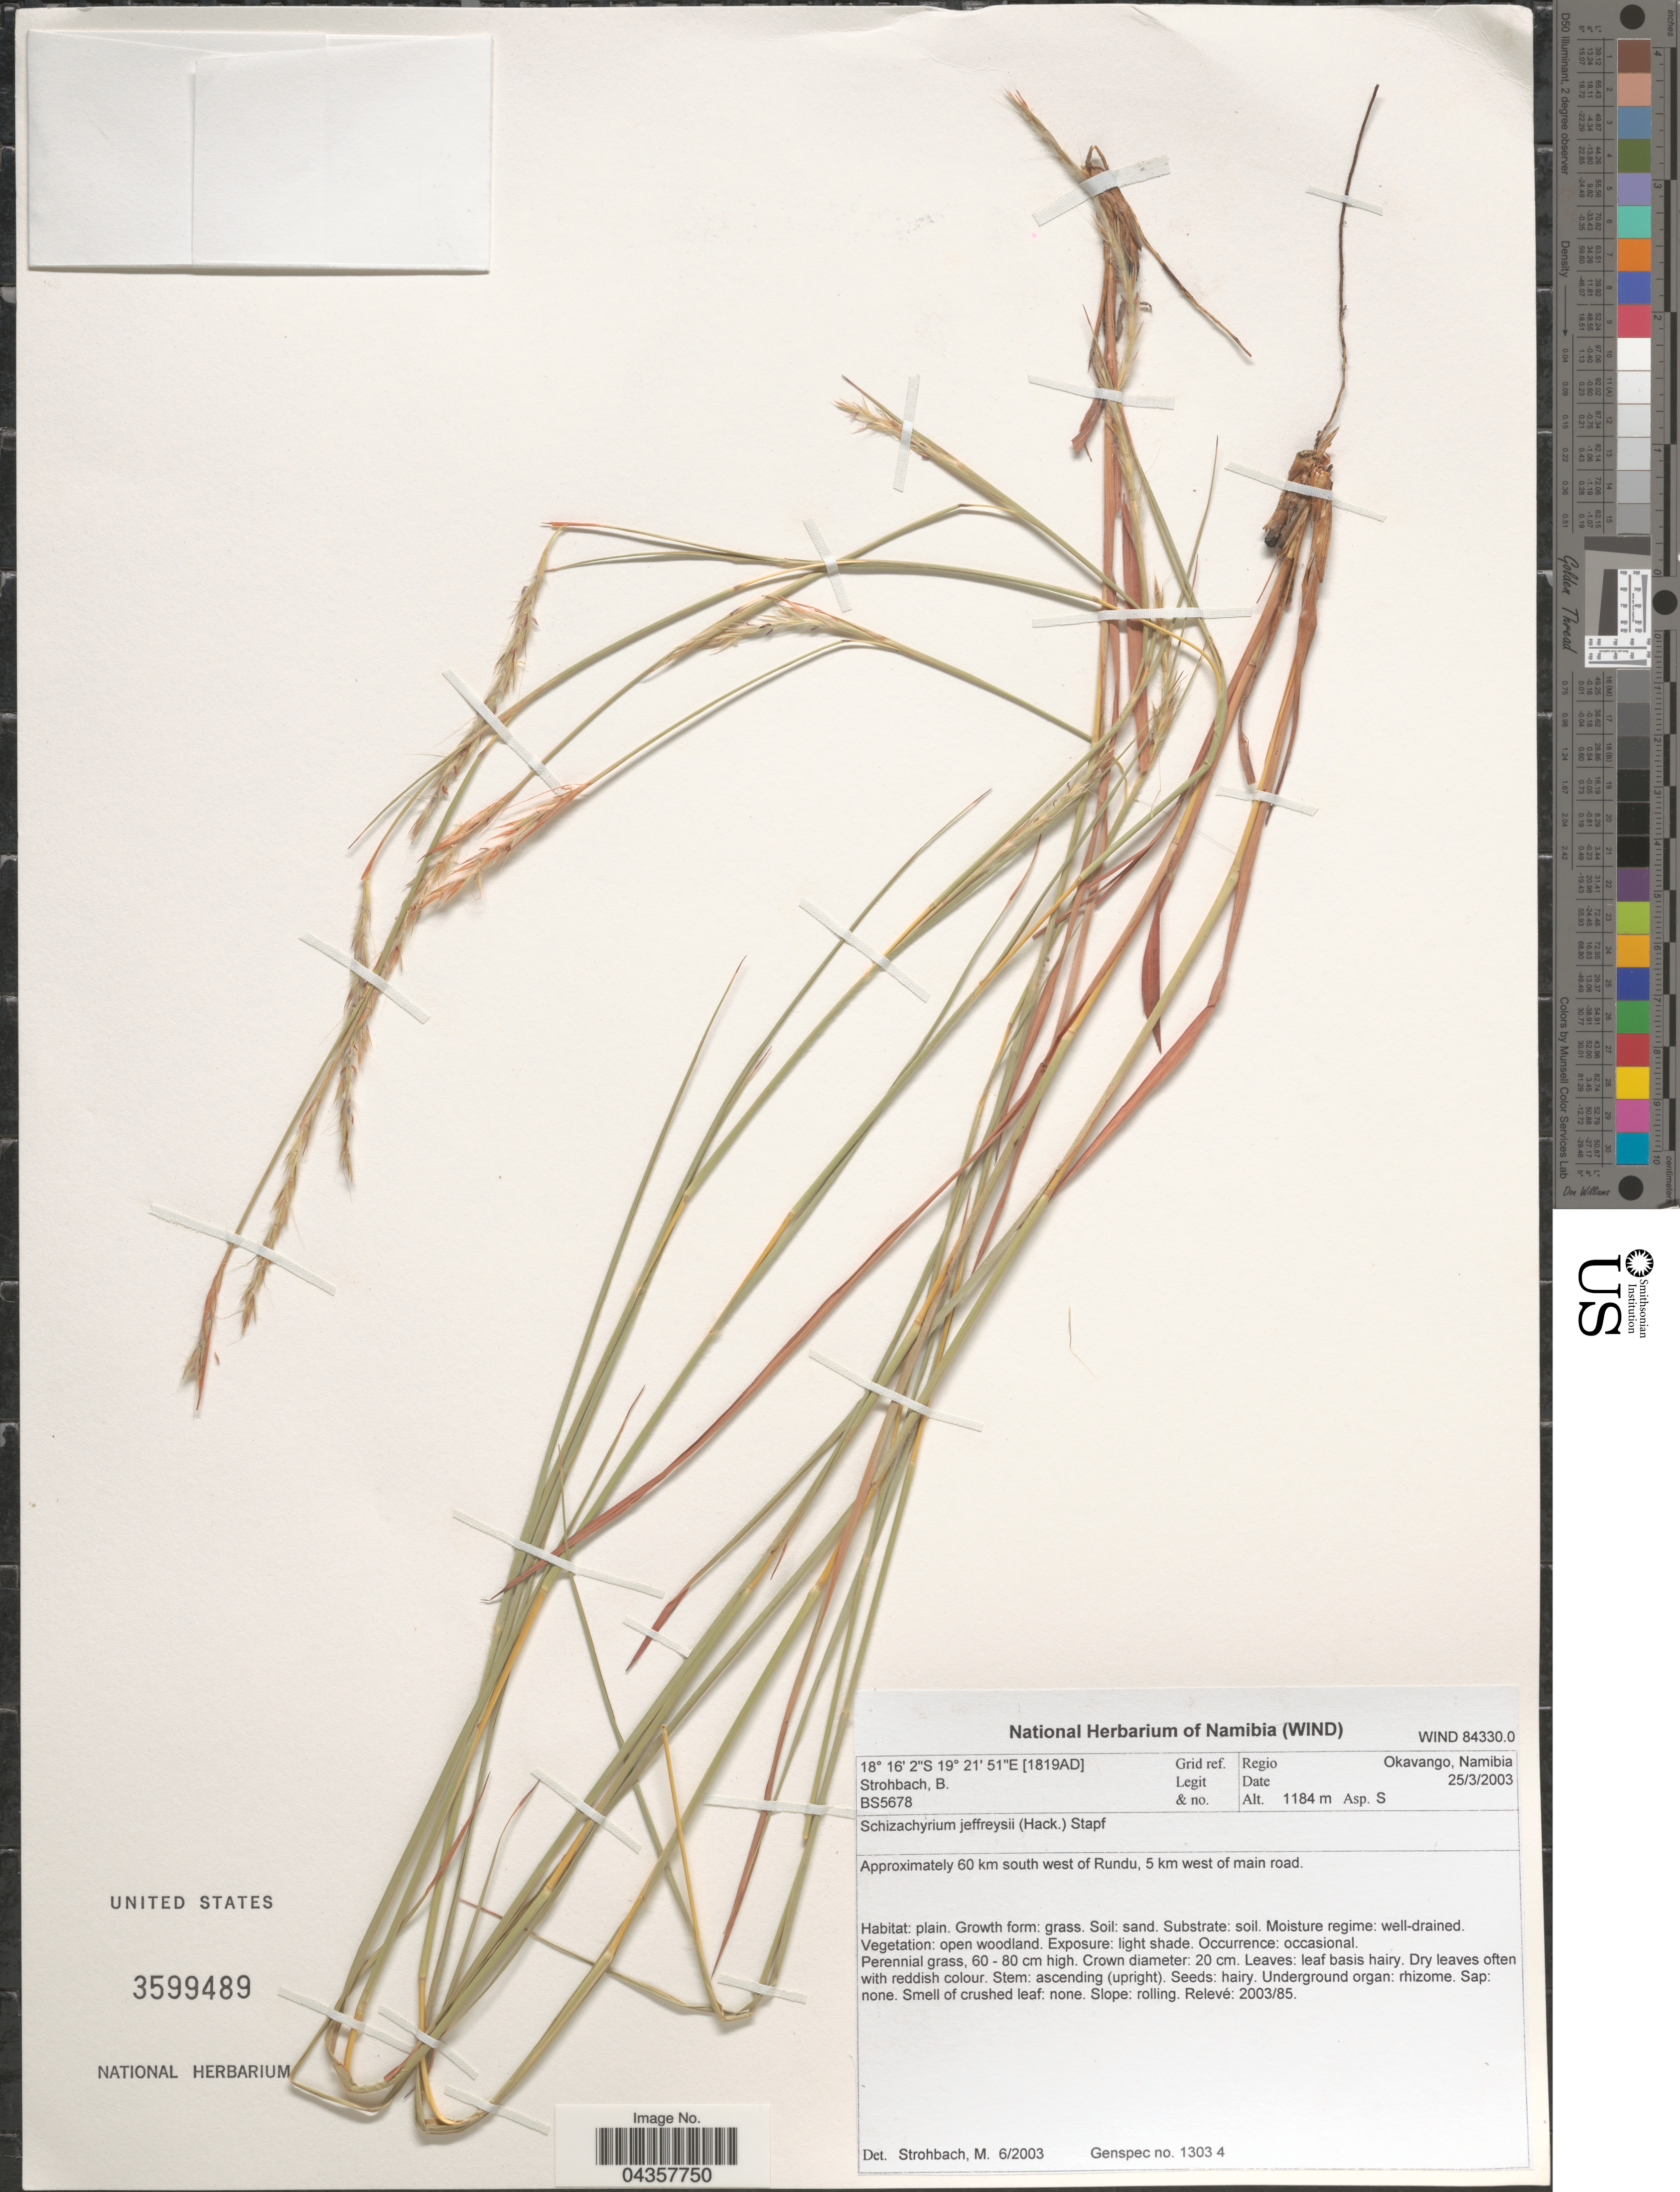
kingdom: Plantae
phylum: Tracheophyta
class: Liliopsida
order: Poales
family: Poaceae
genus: Schizachyrium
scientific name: Schizachyrium jeffreysii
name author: (Hack.) Stapf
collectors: B. Strohbach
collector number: BS5678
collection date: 2003-03-25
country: Namibia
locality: Grid ref. [1819AD]. Regio Okavango. Approximately 60 km south west of Rundu, 5 km west of main road.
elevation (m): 1184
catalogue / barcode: US 3599489